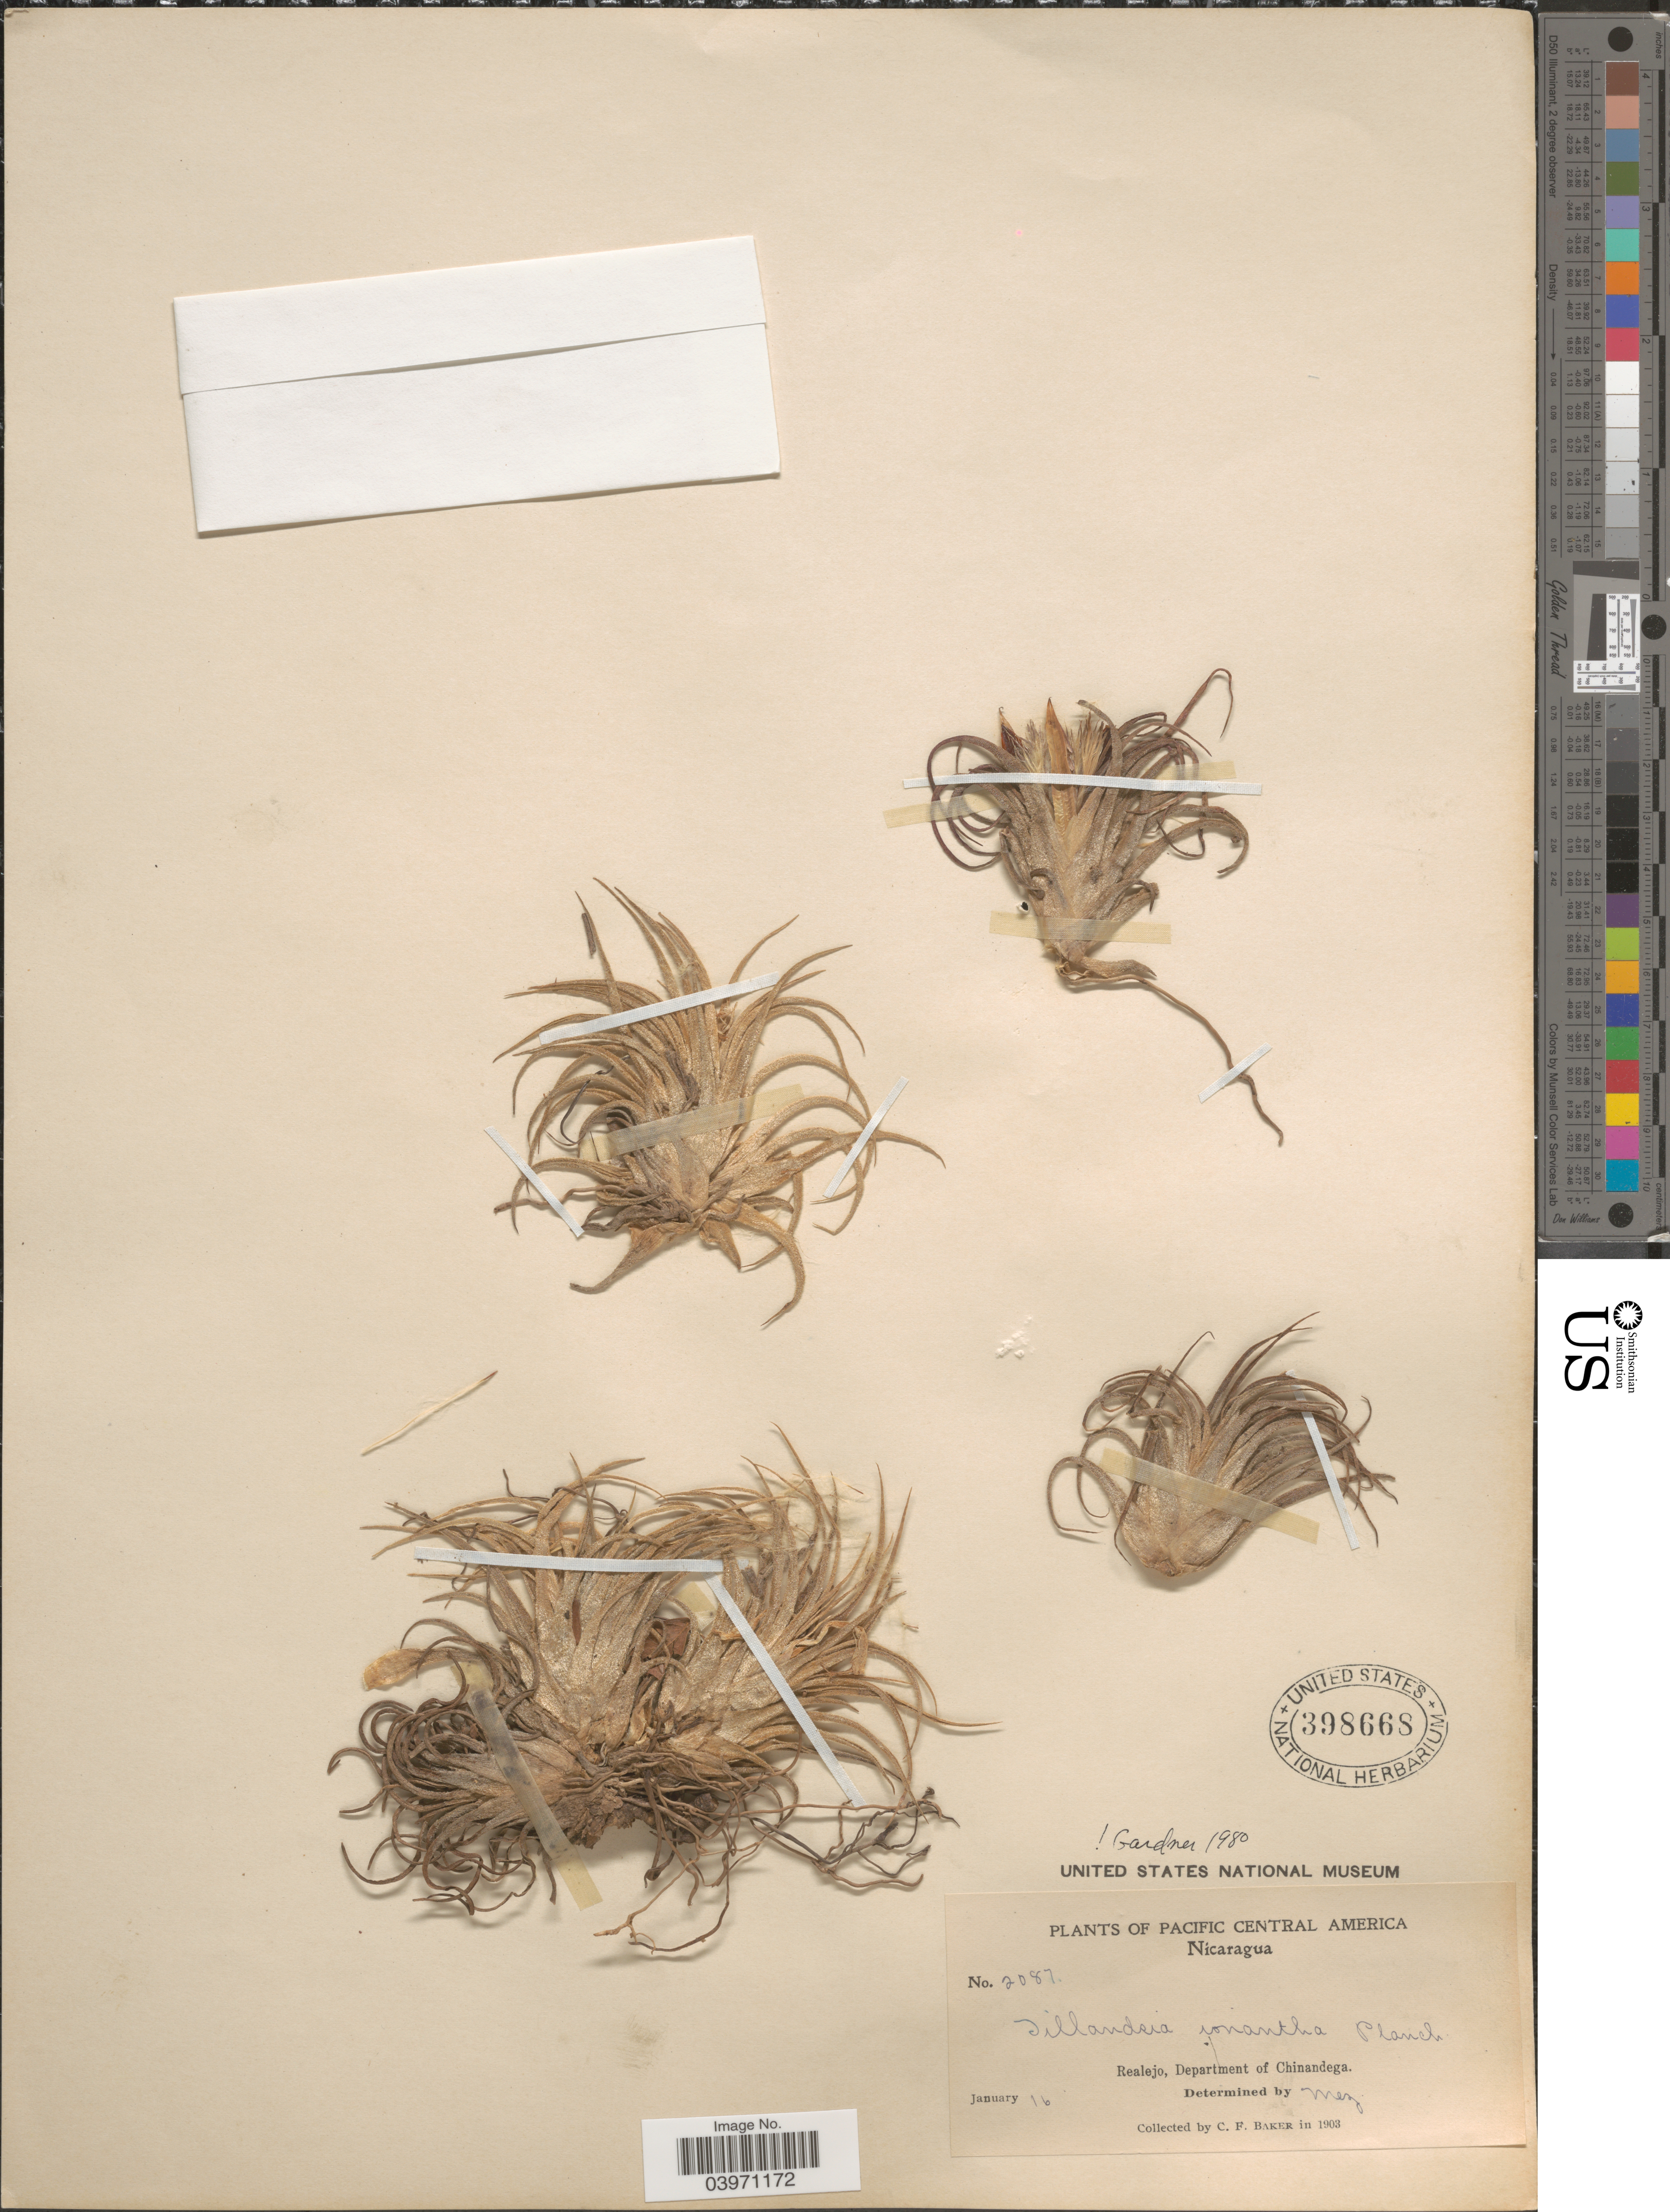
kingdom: Plantae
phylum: Tracheophyta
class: Liliopsida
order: Poales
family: Bromeliaceae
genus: Tillandsia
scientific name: Tillandsia ionantha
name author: Planch.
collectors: C. F. Baker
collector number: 2087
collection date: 1903-01-16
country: Nicaragua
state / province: Chinandega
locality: Pacific Central America. Realejo, Department of Chinandega.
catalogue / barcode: US 398668